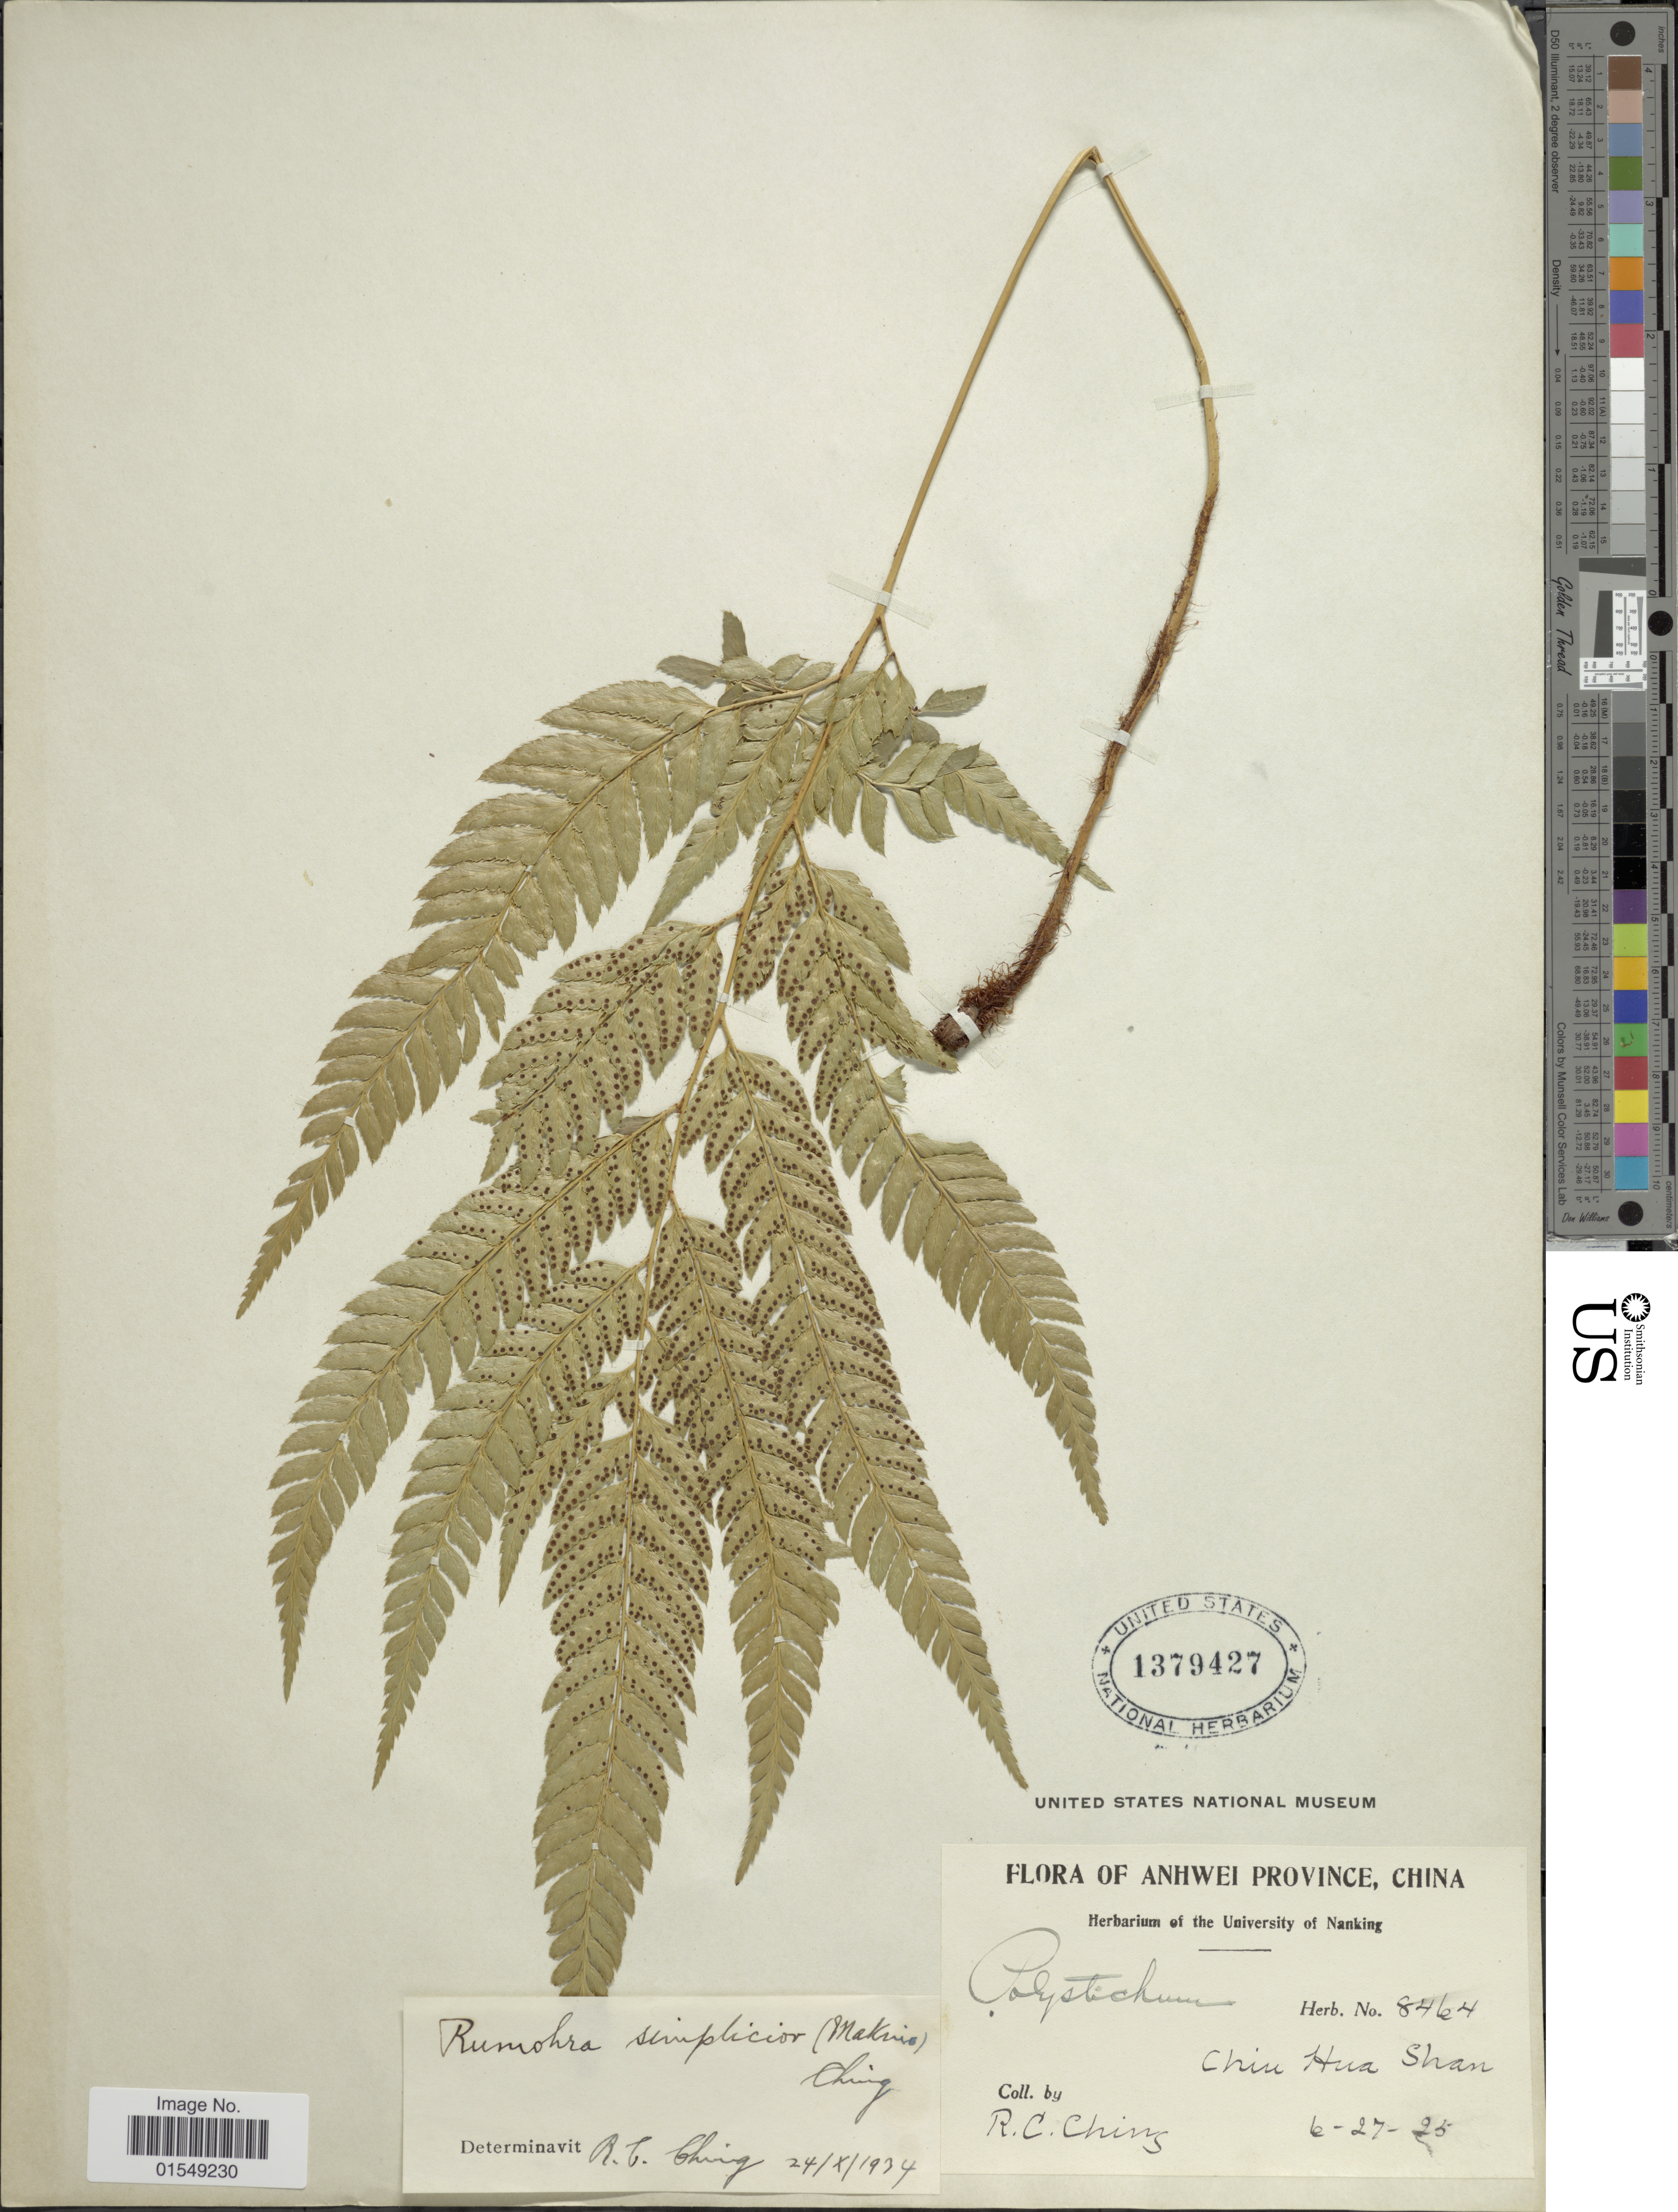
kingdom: Plantae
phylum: Tracheophyta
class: Polypodiopsida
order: Polypodiales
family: Dryopteridaceae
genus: Arachniodes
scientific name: Arachniodes simplicior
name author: (Makino) Ohwi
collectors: R. C. Ching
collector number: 8464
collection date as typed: Transcribed d/m/y: 27/6/25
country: China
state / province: Anhui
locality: Anhwei Province, Chiu Hua Shan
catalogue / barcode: US 1379427